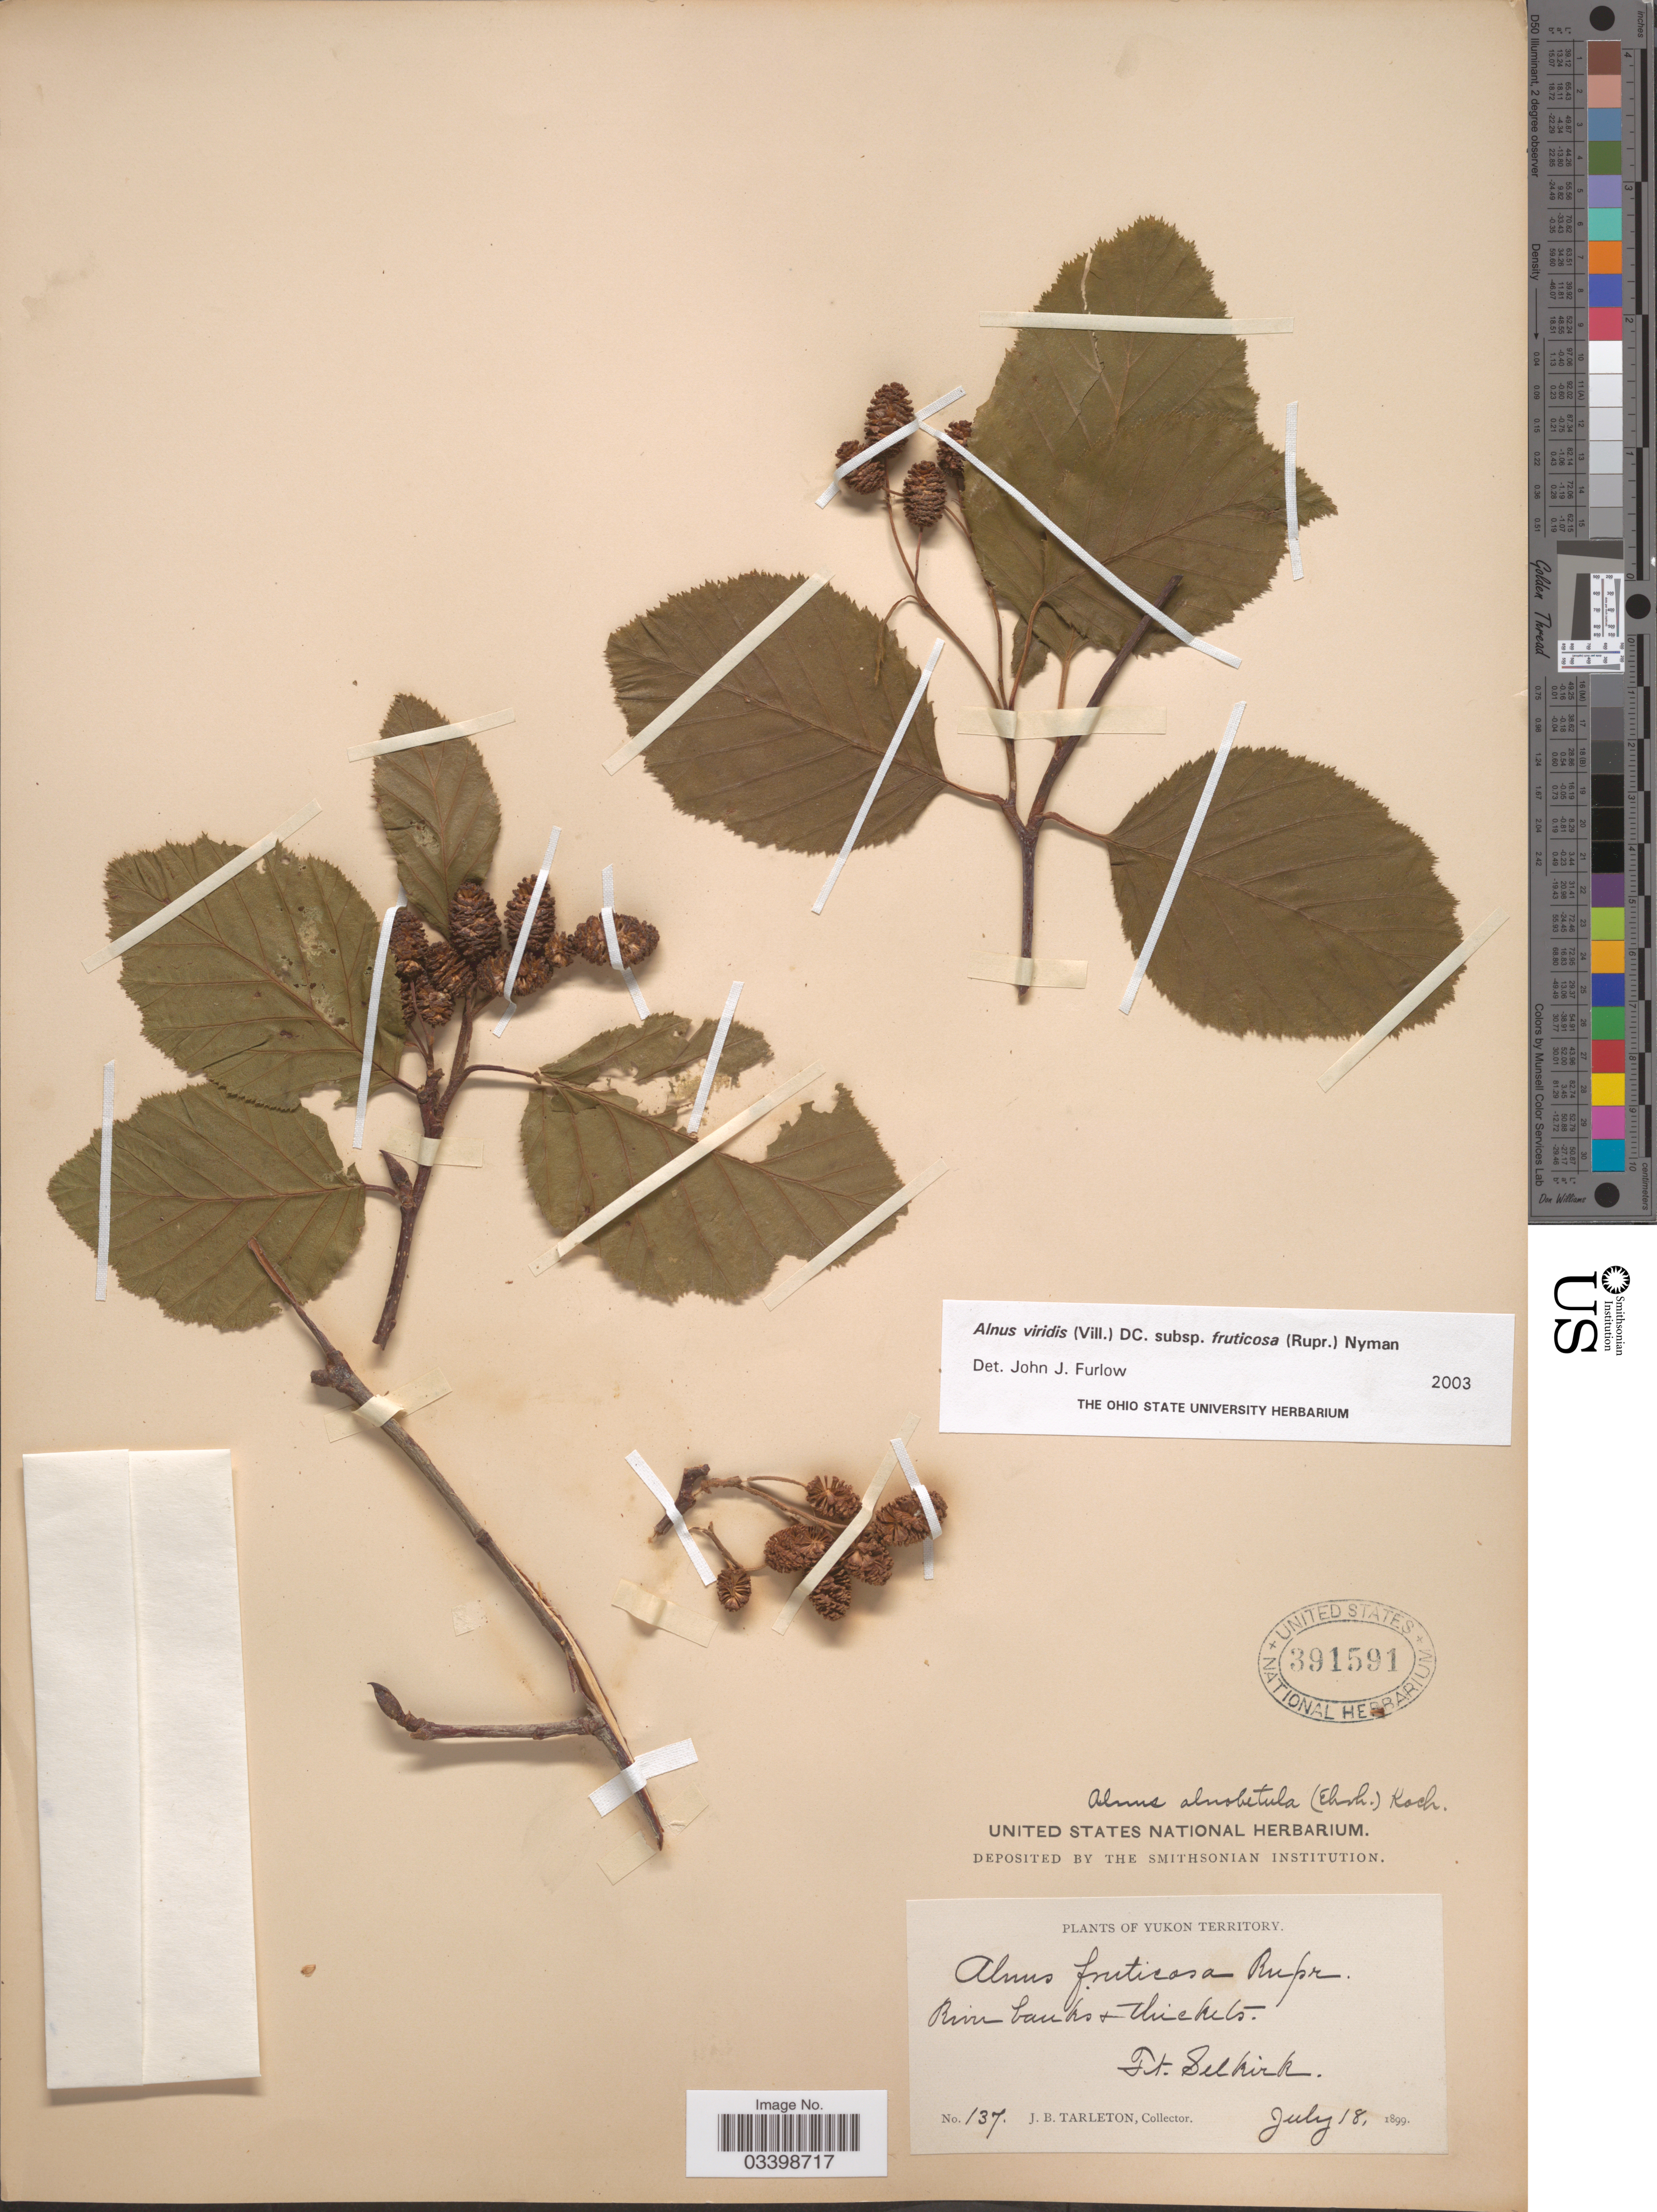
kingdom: Plantae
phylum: Tracheophyta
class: Magnoliopsida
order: Fagales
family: Betulaceae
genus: Alnus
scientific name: Alnus viridis subsp. fruticosa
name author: (Rupr.) Nyman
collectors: J. Tarleton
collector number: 137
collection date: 1899-07-18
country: Canada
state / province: Yukon Territory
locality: River banks & thickets. Ft. Selkirk.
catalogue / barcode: US 391591